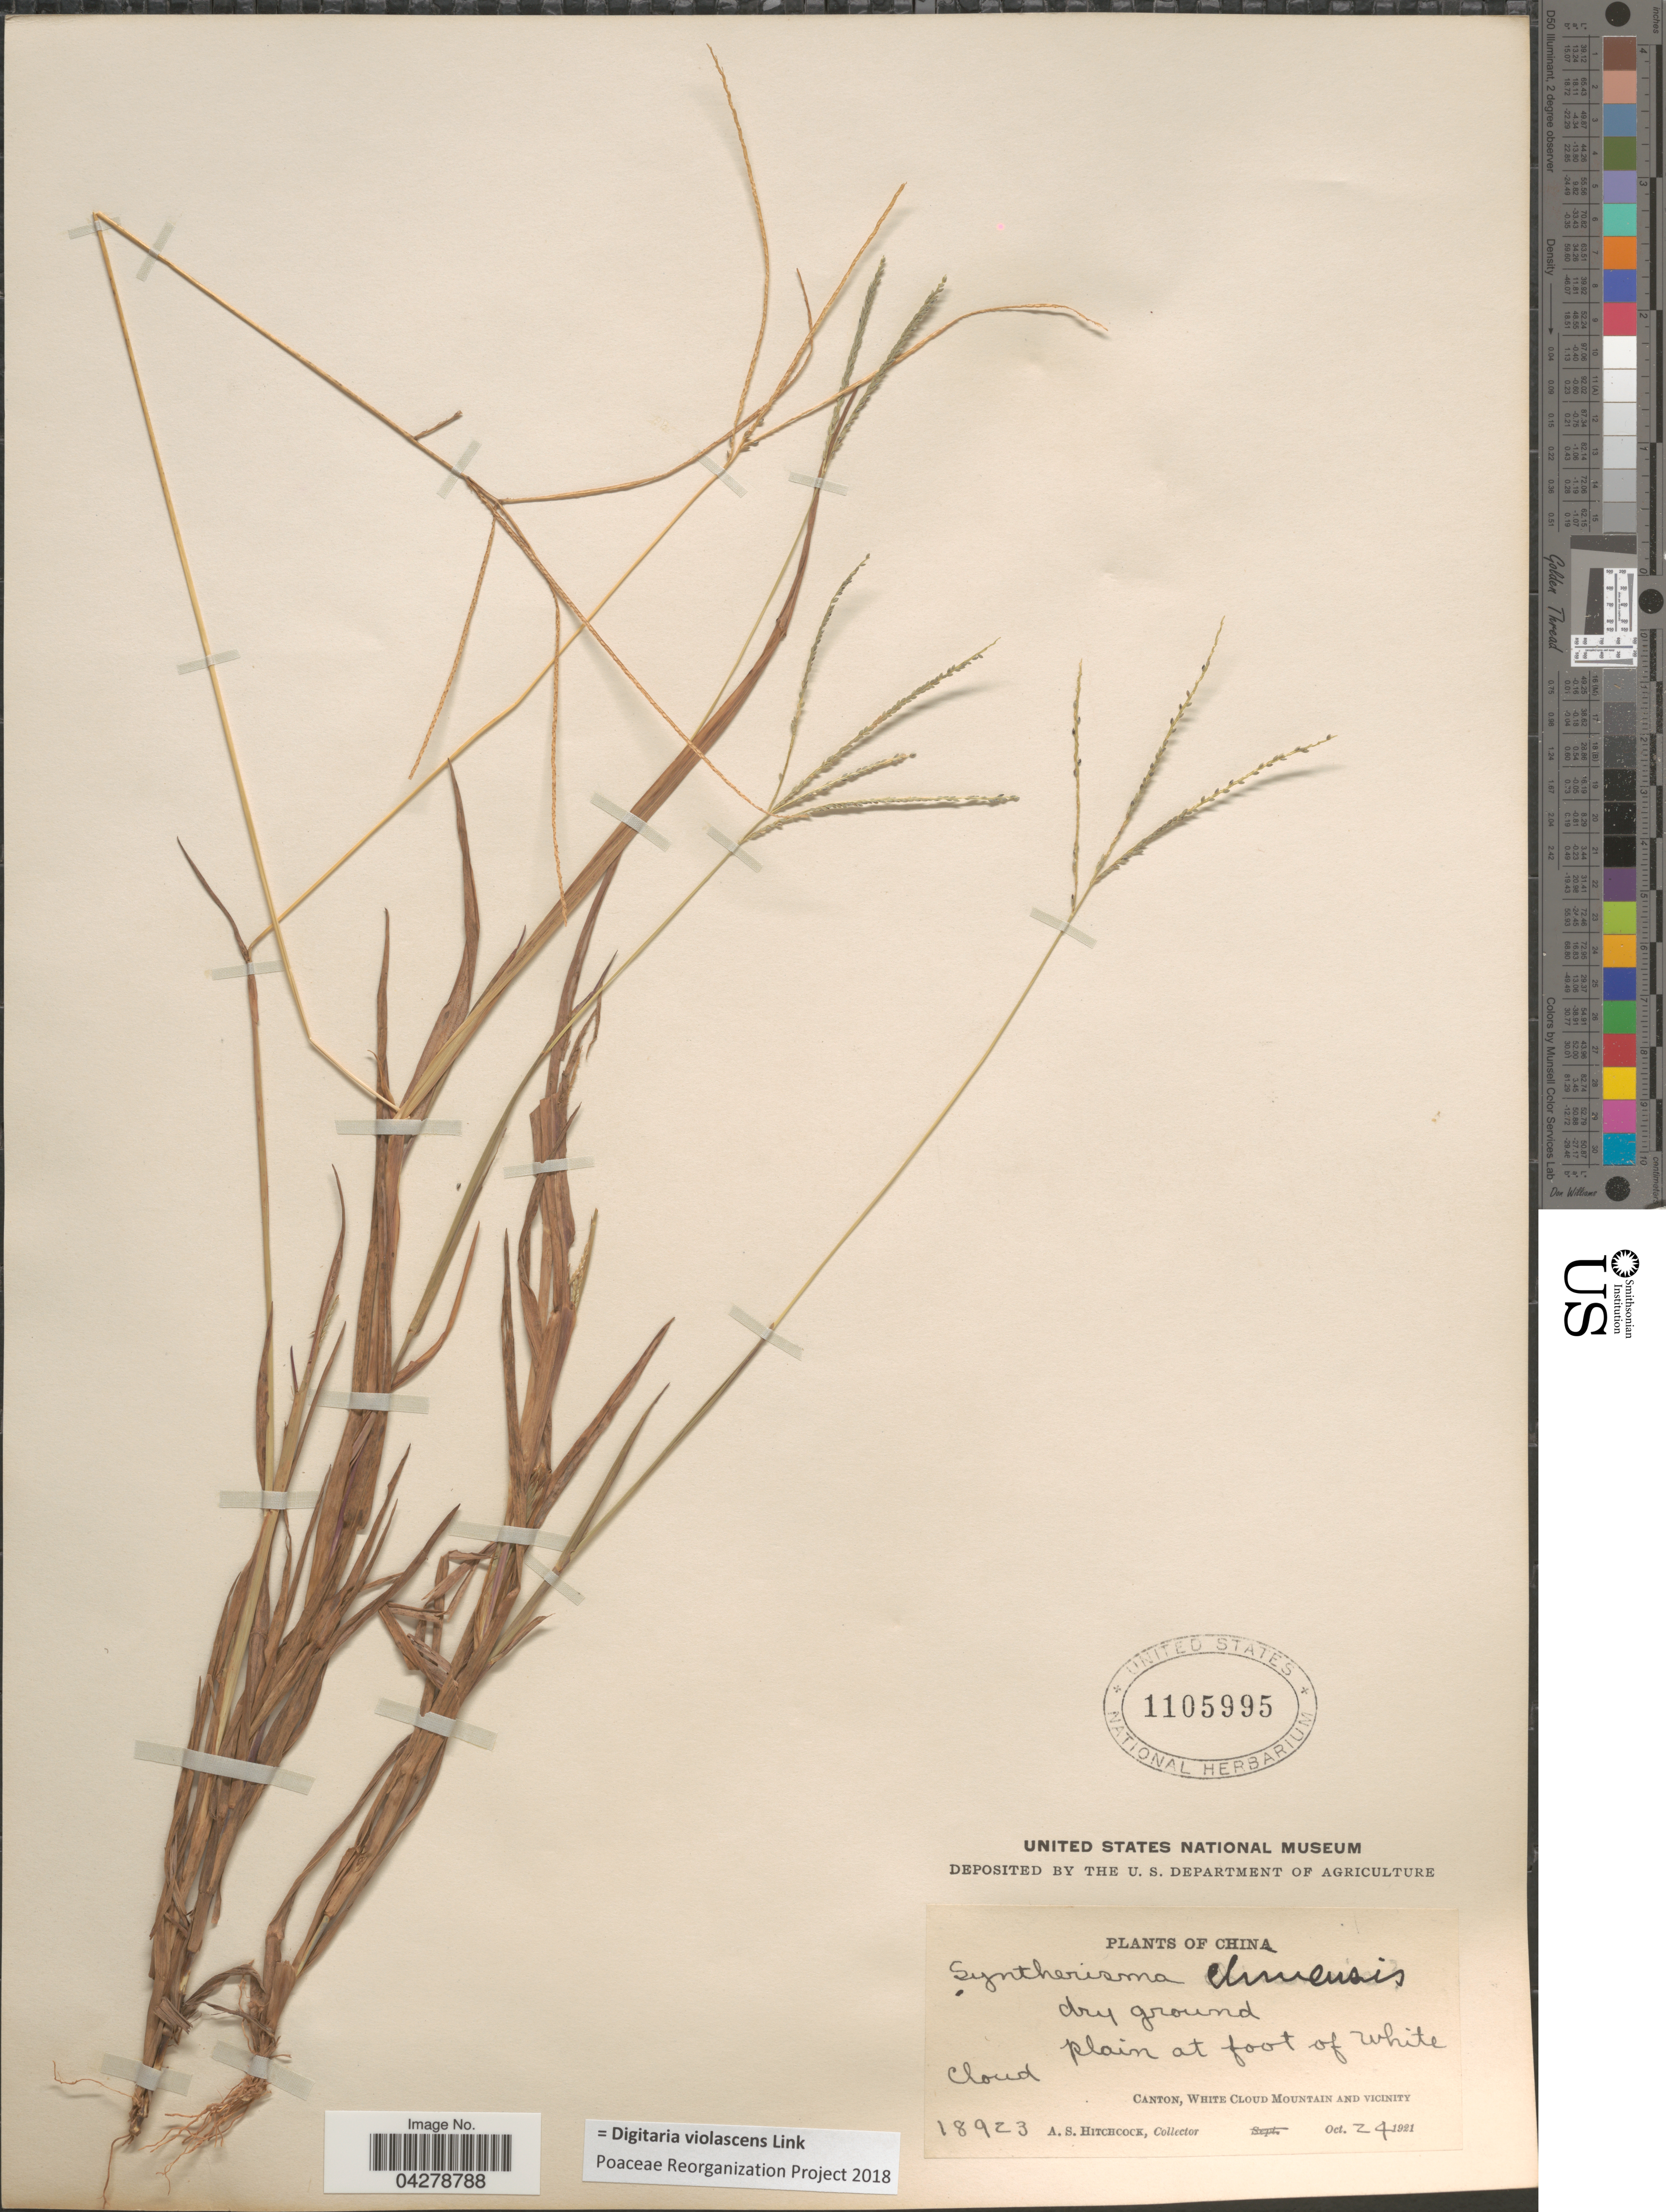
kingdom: Plantae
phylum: Tracheophyta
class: Liliopsida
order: Poales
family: Poaceae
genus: Digitaria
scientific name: Digitaria violascens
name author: Link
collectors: A. S. Hitchcock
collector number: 18923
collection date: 1921-10-24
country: China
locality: Plain at foot of White Cloud. Canton, White Cloud Mountain And Vicinity.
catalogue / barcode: US 1105995